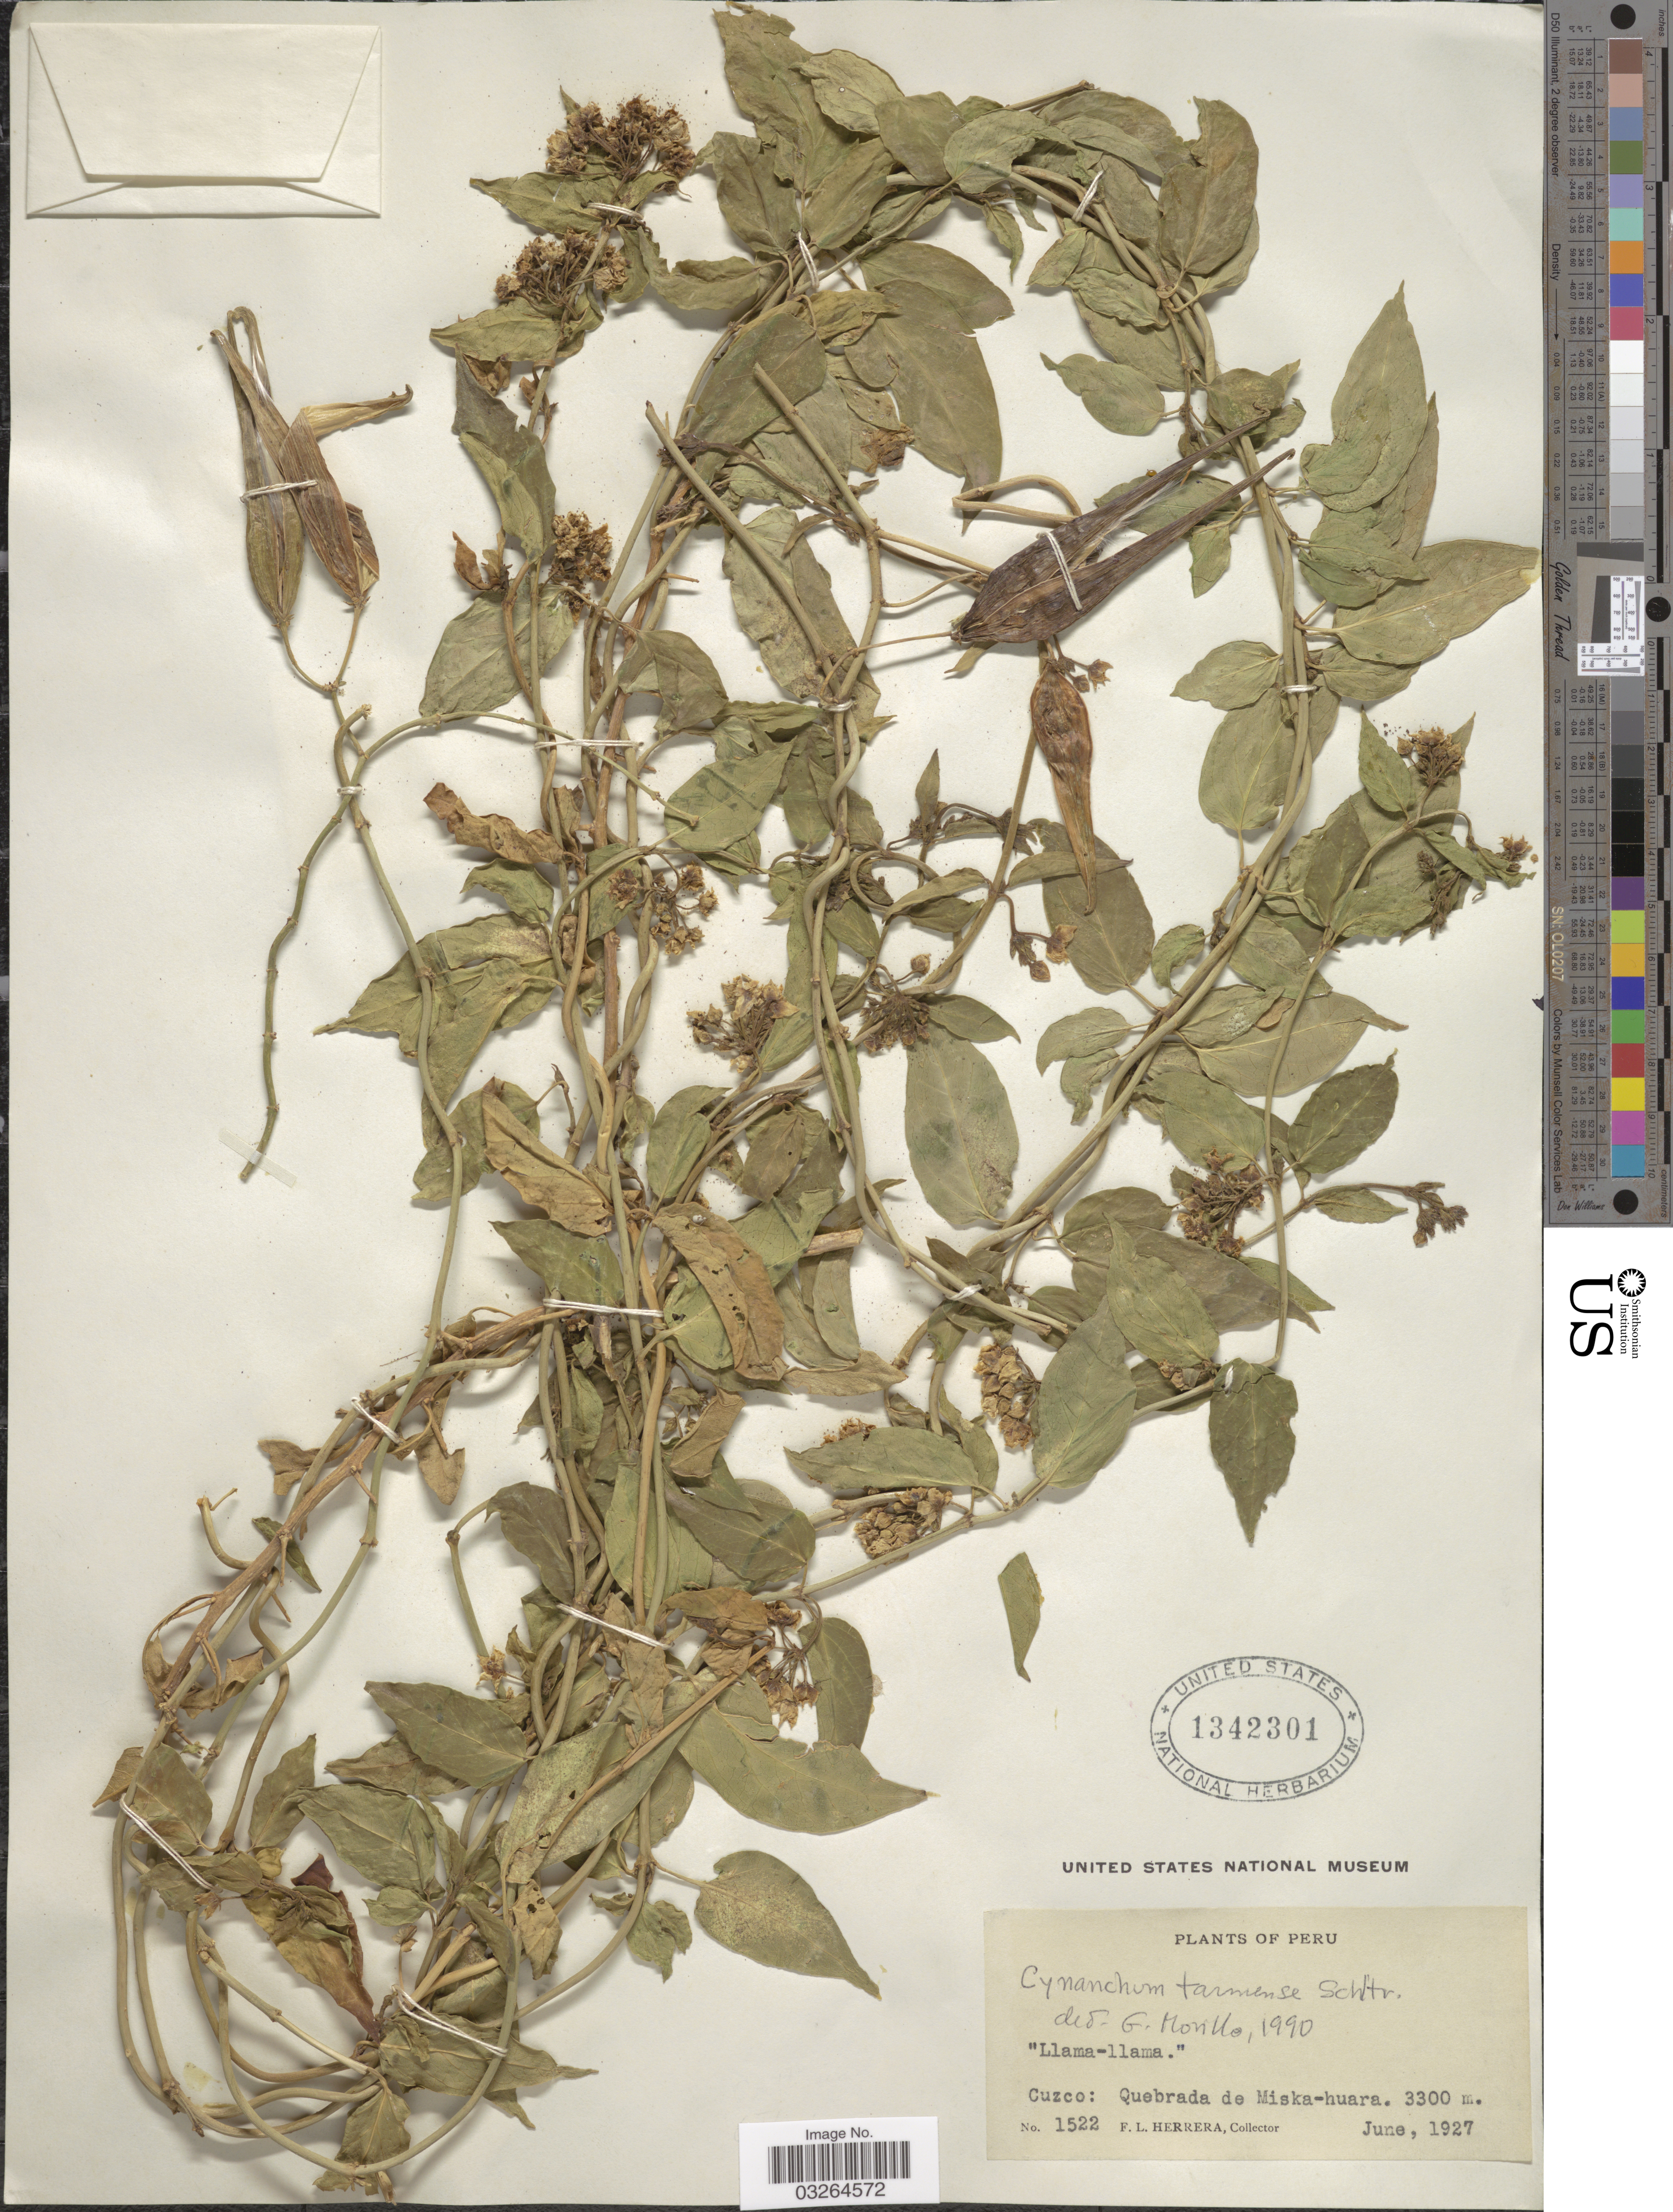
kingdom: Plantae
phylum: Tracheophyta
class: Magnoliopsida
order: Gentianales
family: Apocynaceae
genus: Cynanchum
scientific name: Cynanchum tarmense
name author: Schltr.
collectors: F. L. Herrera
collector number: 1522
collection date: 1927-06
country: Peru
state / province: Cusco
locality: Cuzco: Quebrada de Miska-huara.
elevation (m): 3300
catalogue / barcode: US 1342301